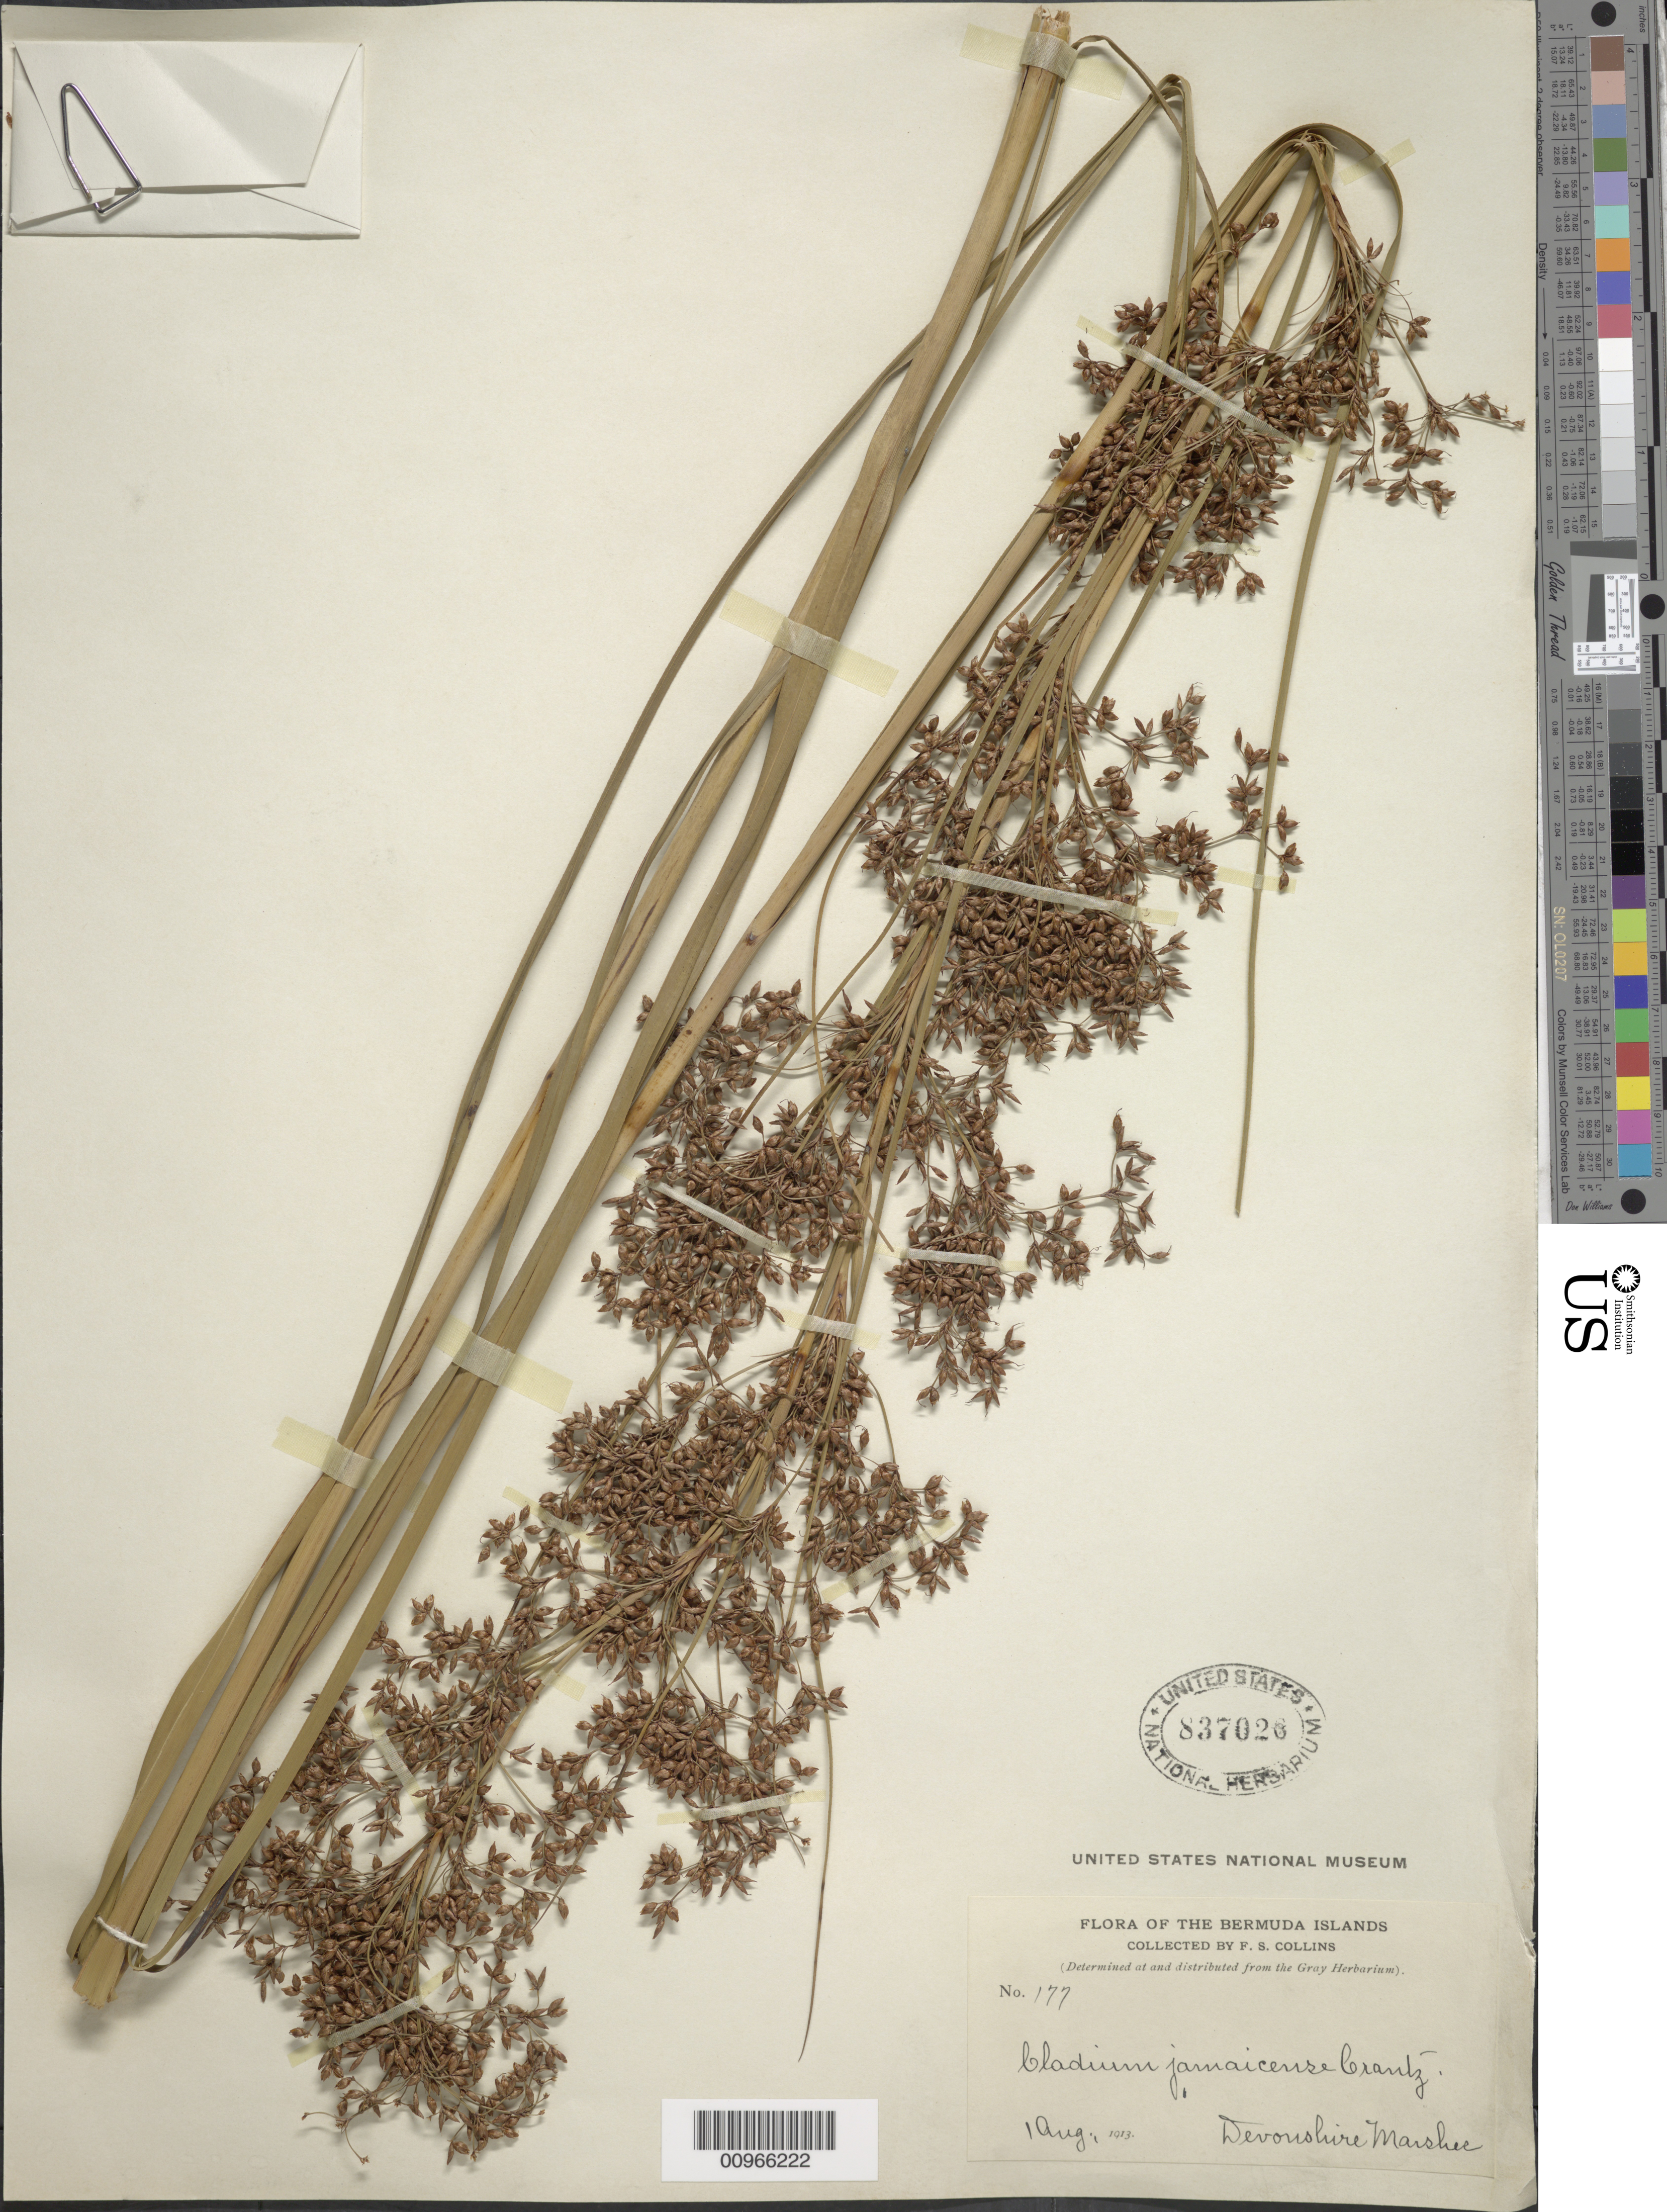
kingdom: Plantae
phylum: Tracheophyta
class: Liliopsida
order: Poales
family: Cyperaceae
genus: Cladium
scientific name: Cladium jamaicense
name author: Crantz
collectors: F. Collins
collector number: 177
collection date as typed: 01 Aug 1913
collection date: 1913-08-01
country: Bermuda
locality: Devonshire Marshes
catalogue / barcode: US 837026